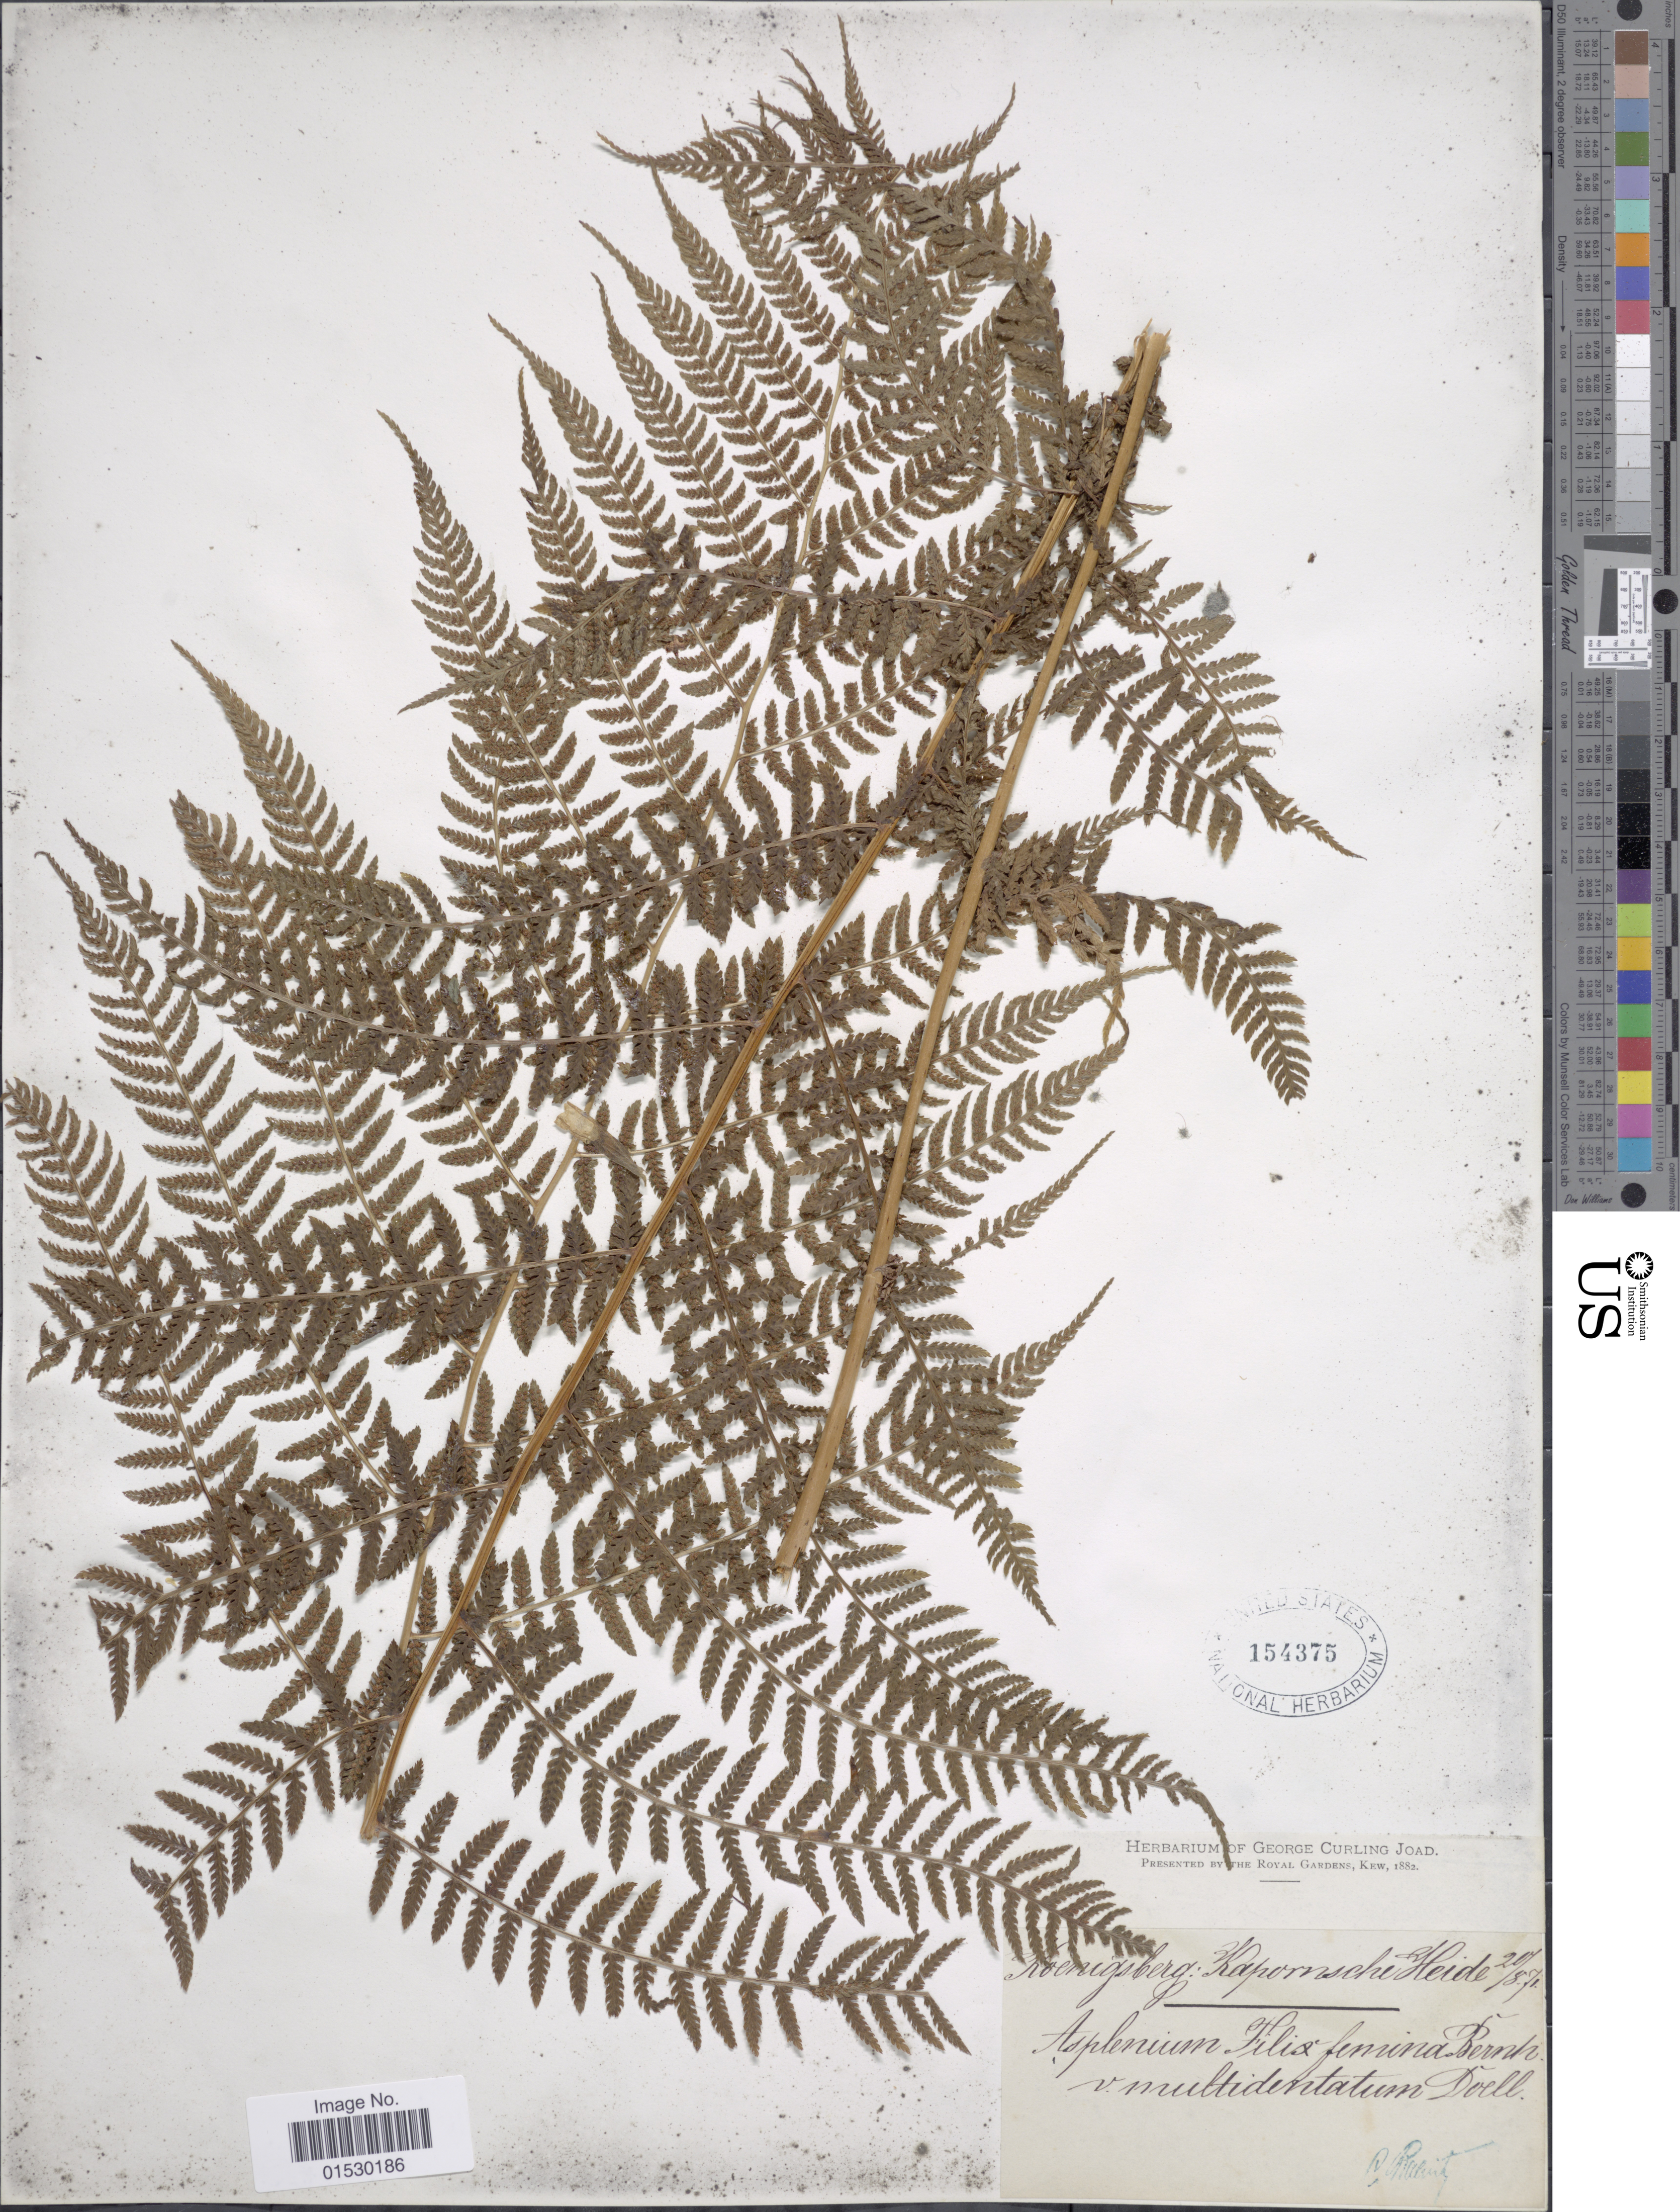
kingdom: Plantae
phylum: Tracheophyta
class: Polypodiopsida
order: Polypodiales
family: Athyriaceae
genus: Athyrium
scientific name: Athyrium filix-femina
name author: (L.) Roth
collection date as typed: Transcribed d/m/y: 20/8/71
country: Russian Federation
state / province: Kaliningrad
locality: Koeningsberg (now is Kaliningrad): Kapornsche Heide (now is Primorsk)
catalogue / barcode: US 154375